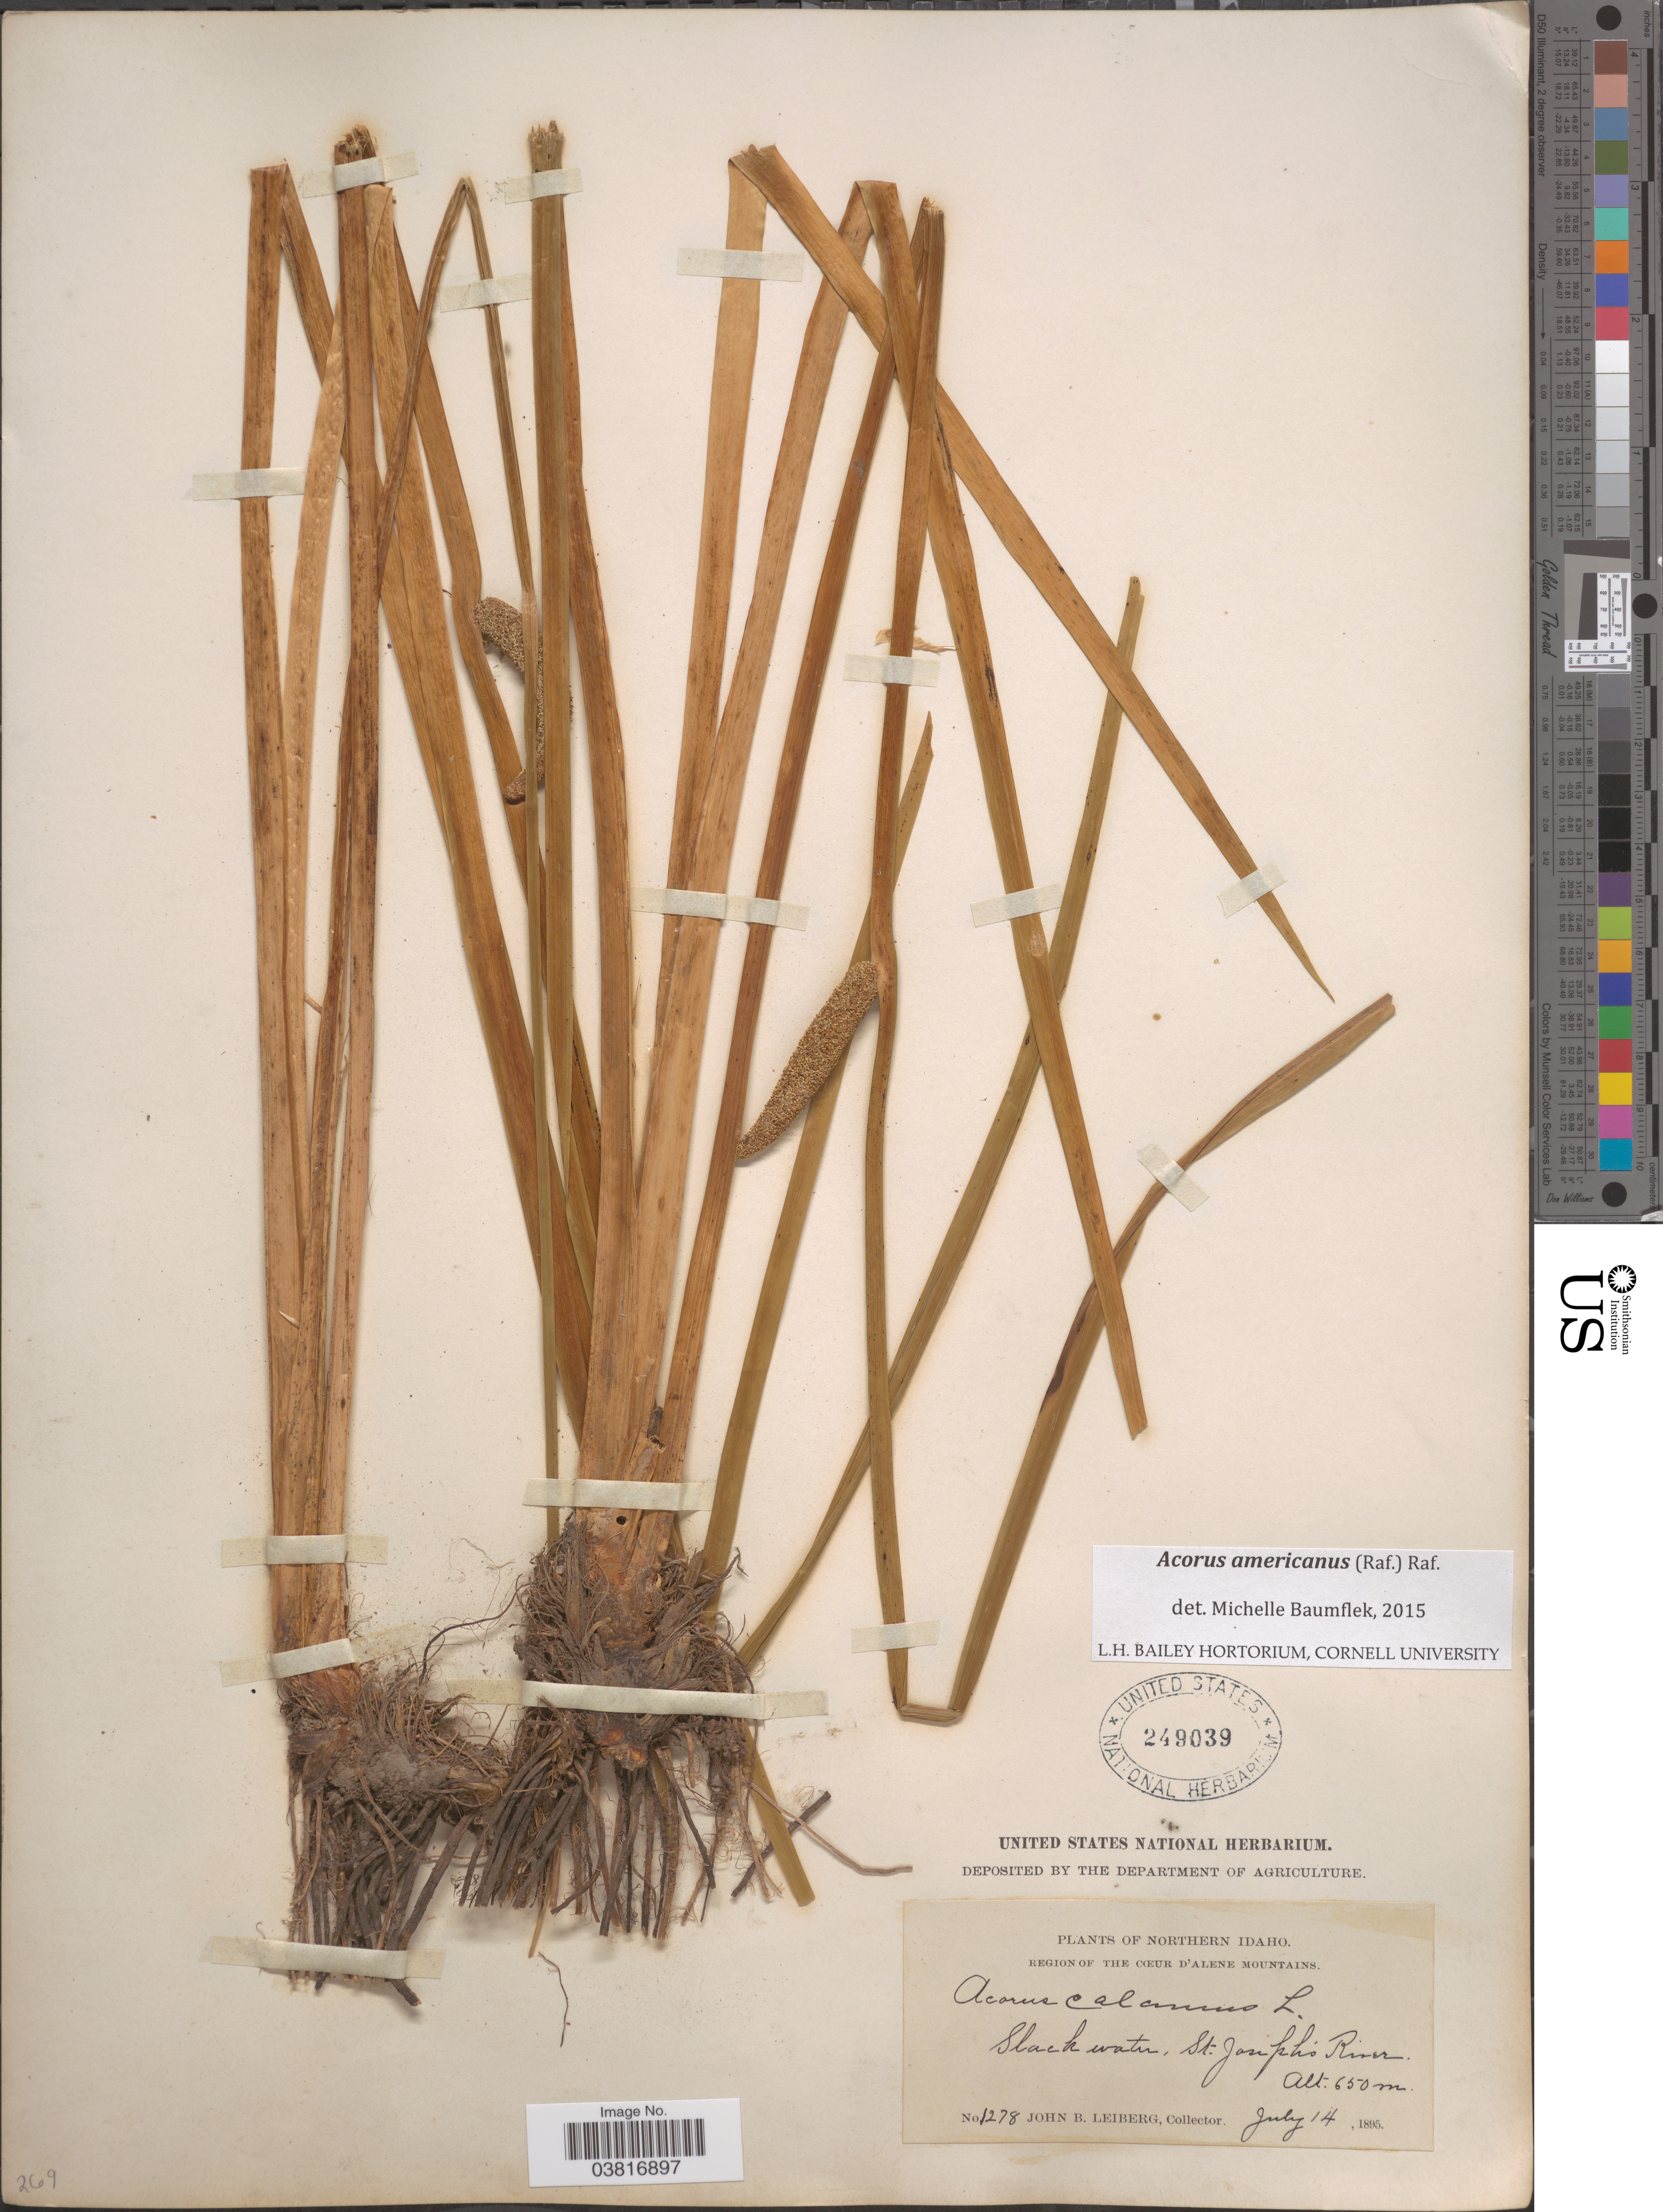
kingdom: Plantae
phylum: Tracheophyta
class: Liliopsida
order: Acorales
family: Acoraceae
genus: Acorus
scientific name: Acorus americanus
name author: (Raf.) Raf.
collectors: J. B. Leiberg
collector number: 1278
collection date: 1895-07-14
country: United States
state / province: Idaho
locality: Northern Idaho. Region of the Cær D'Alene Mountains. Slack water, St. Joseph's River.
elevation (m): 650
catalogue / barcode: US 249039